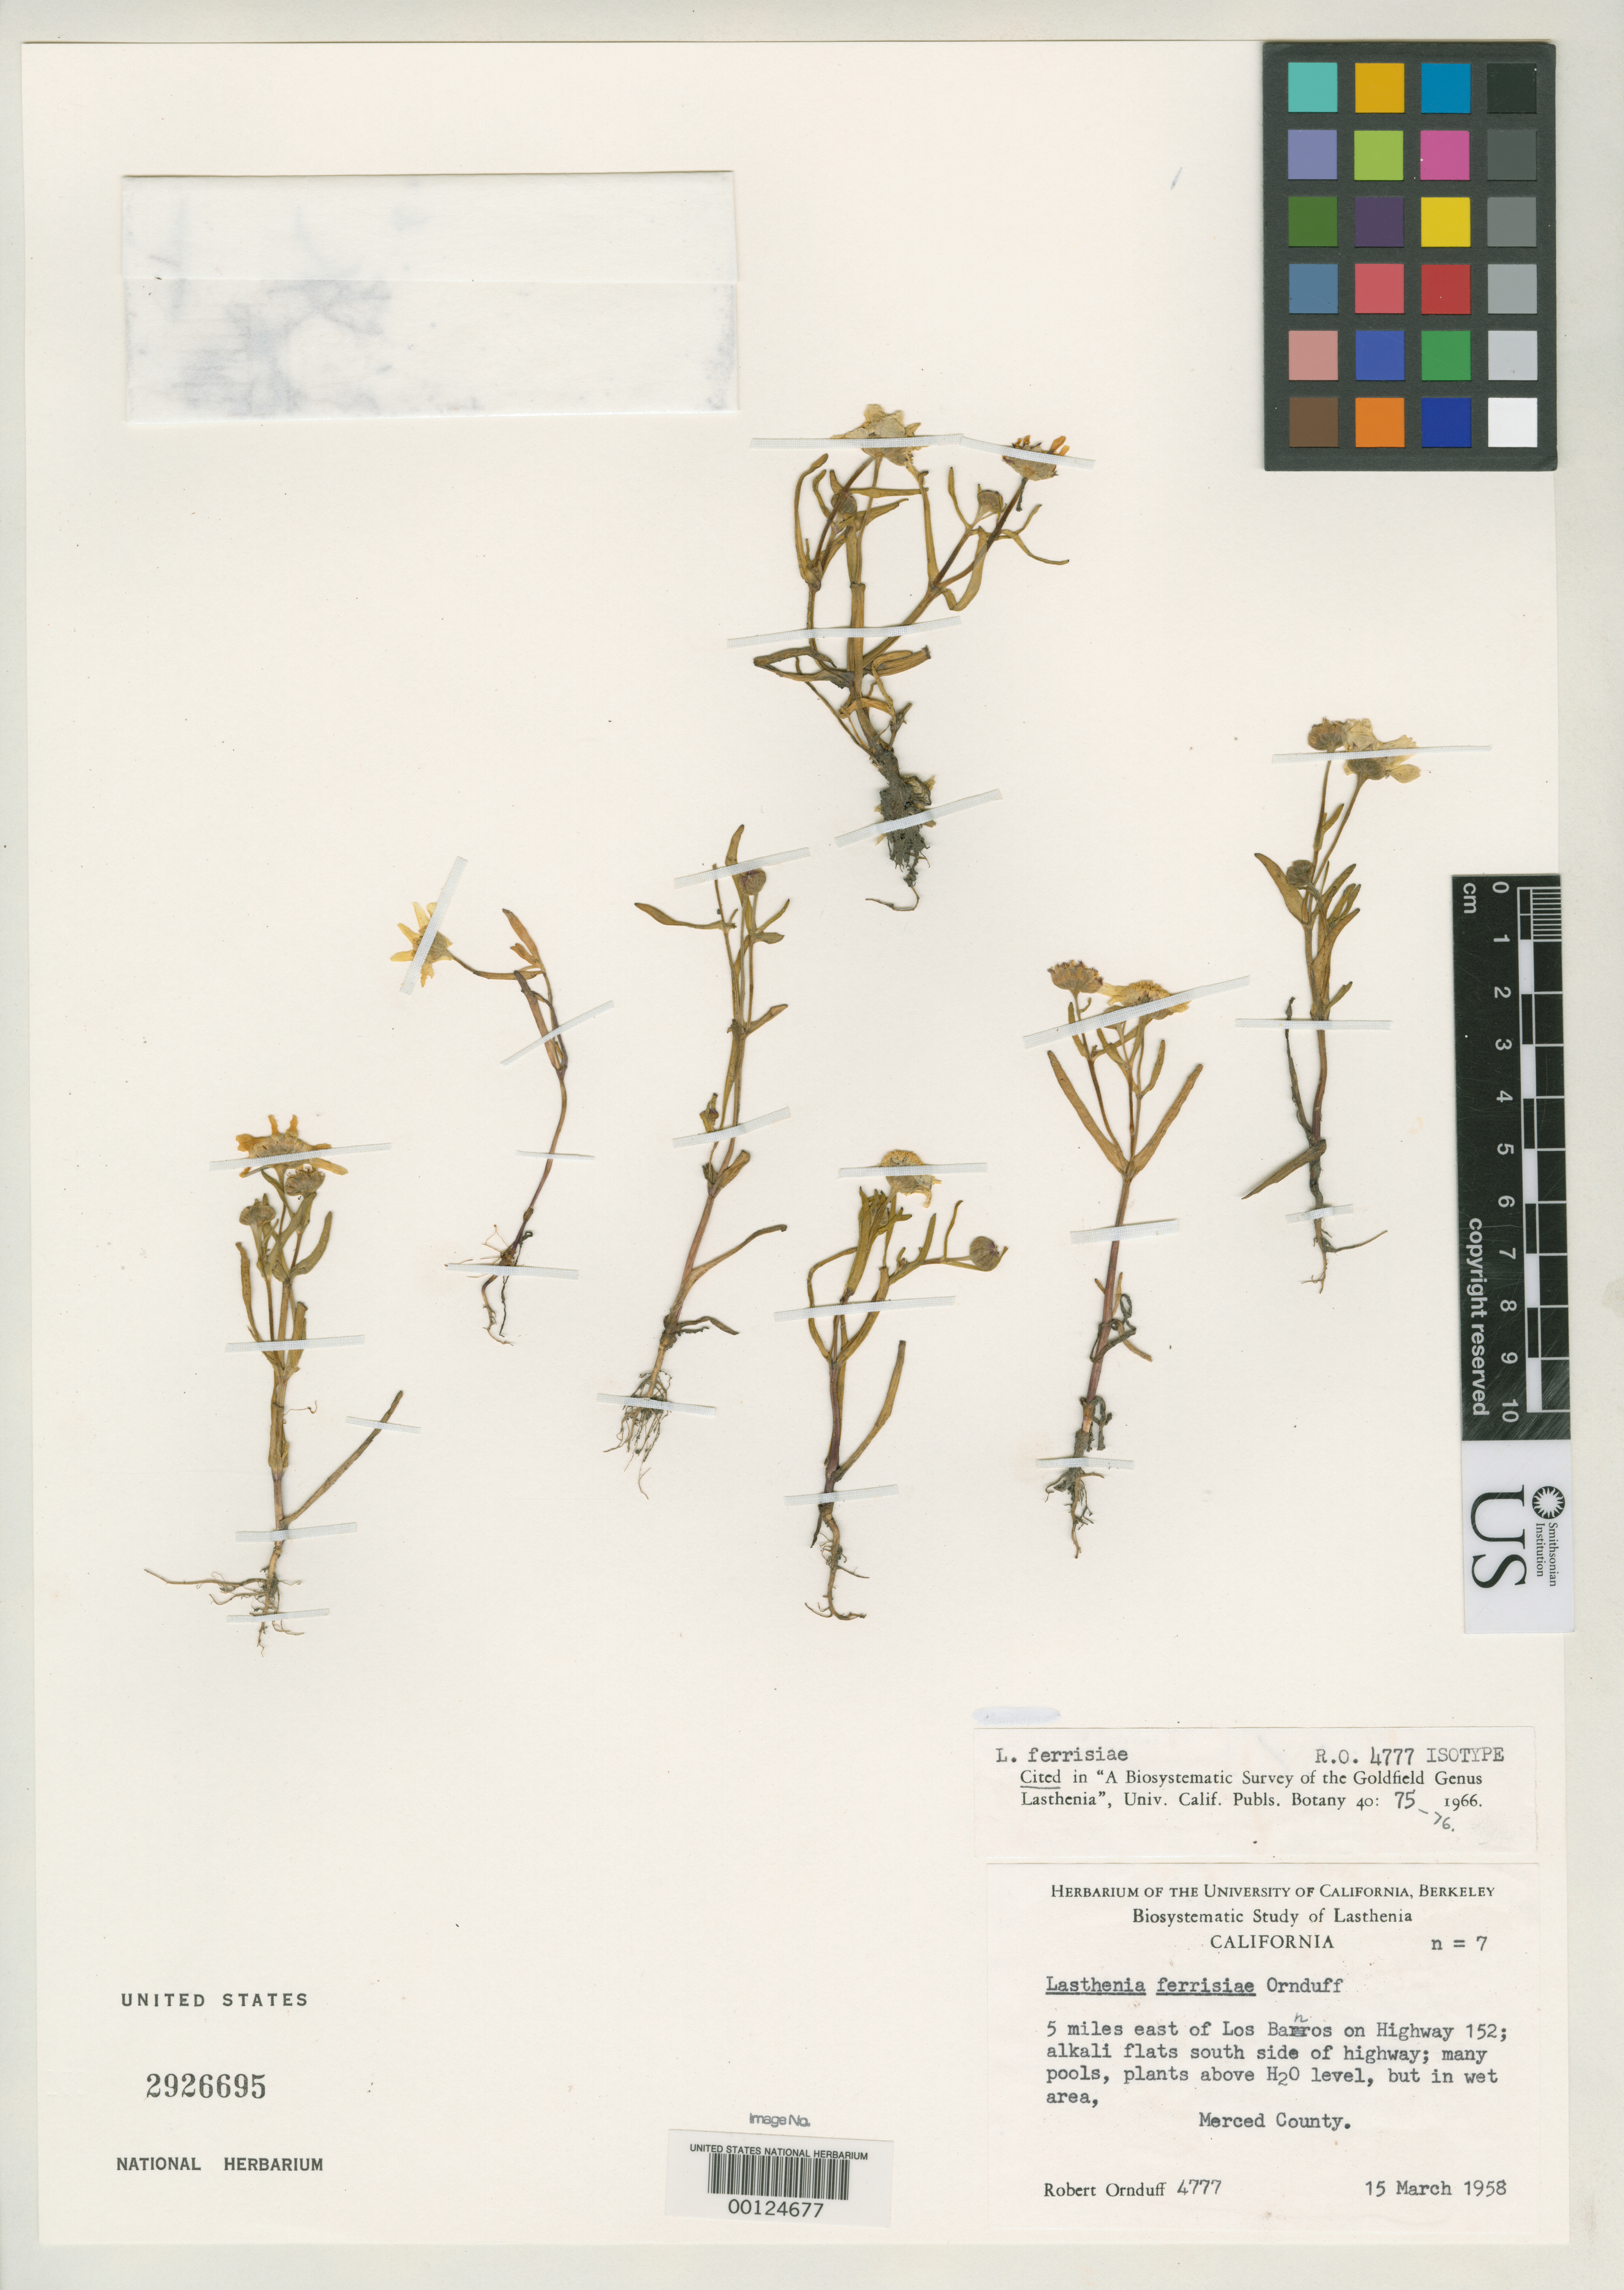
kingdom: Plantae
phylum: Tracheophyta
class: Magnoliopsida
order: Asterales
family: Asteraceae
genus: Lasthenia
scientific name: Lasthenia ferrisiae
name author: Ornduff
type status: Isotype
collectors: R. Ornduff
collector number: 4777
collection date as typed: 13 Mar 1958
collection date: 1958-03-13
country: United States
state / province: California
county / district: Merced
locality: E of Los Banos on Highway 152.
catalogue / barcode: US 2926695